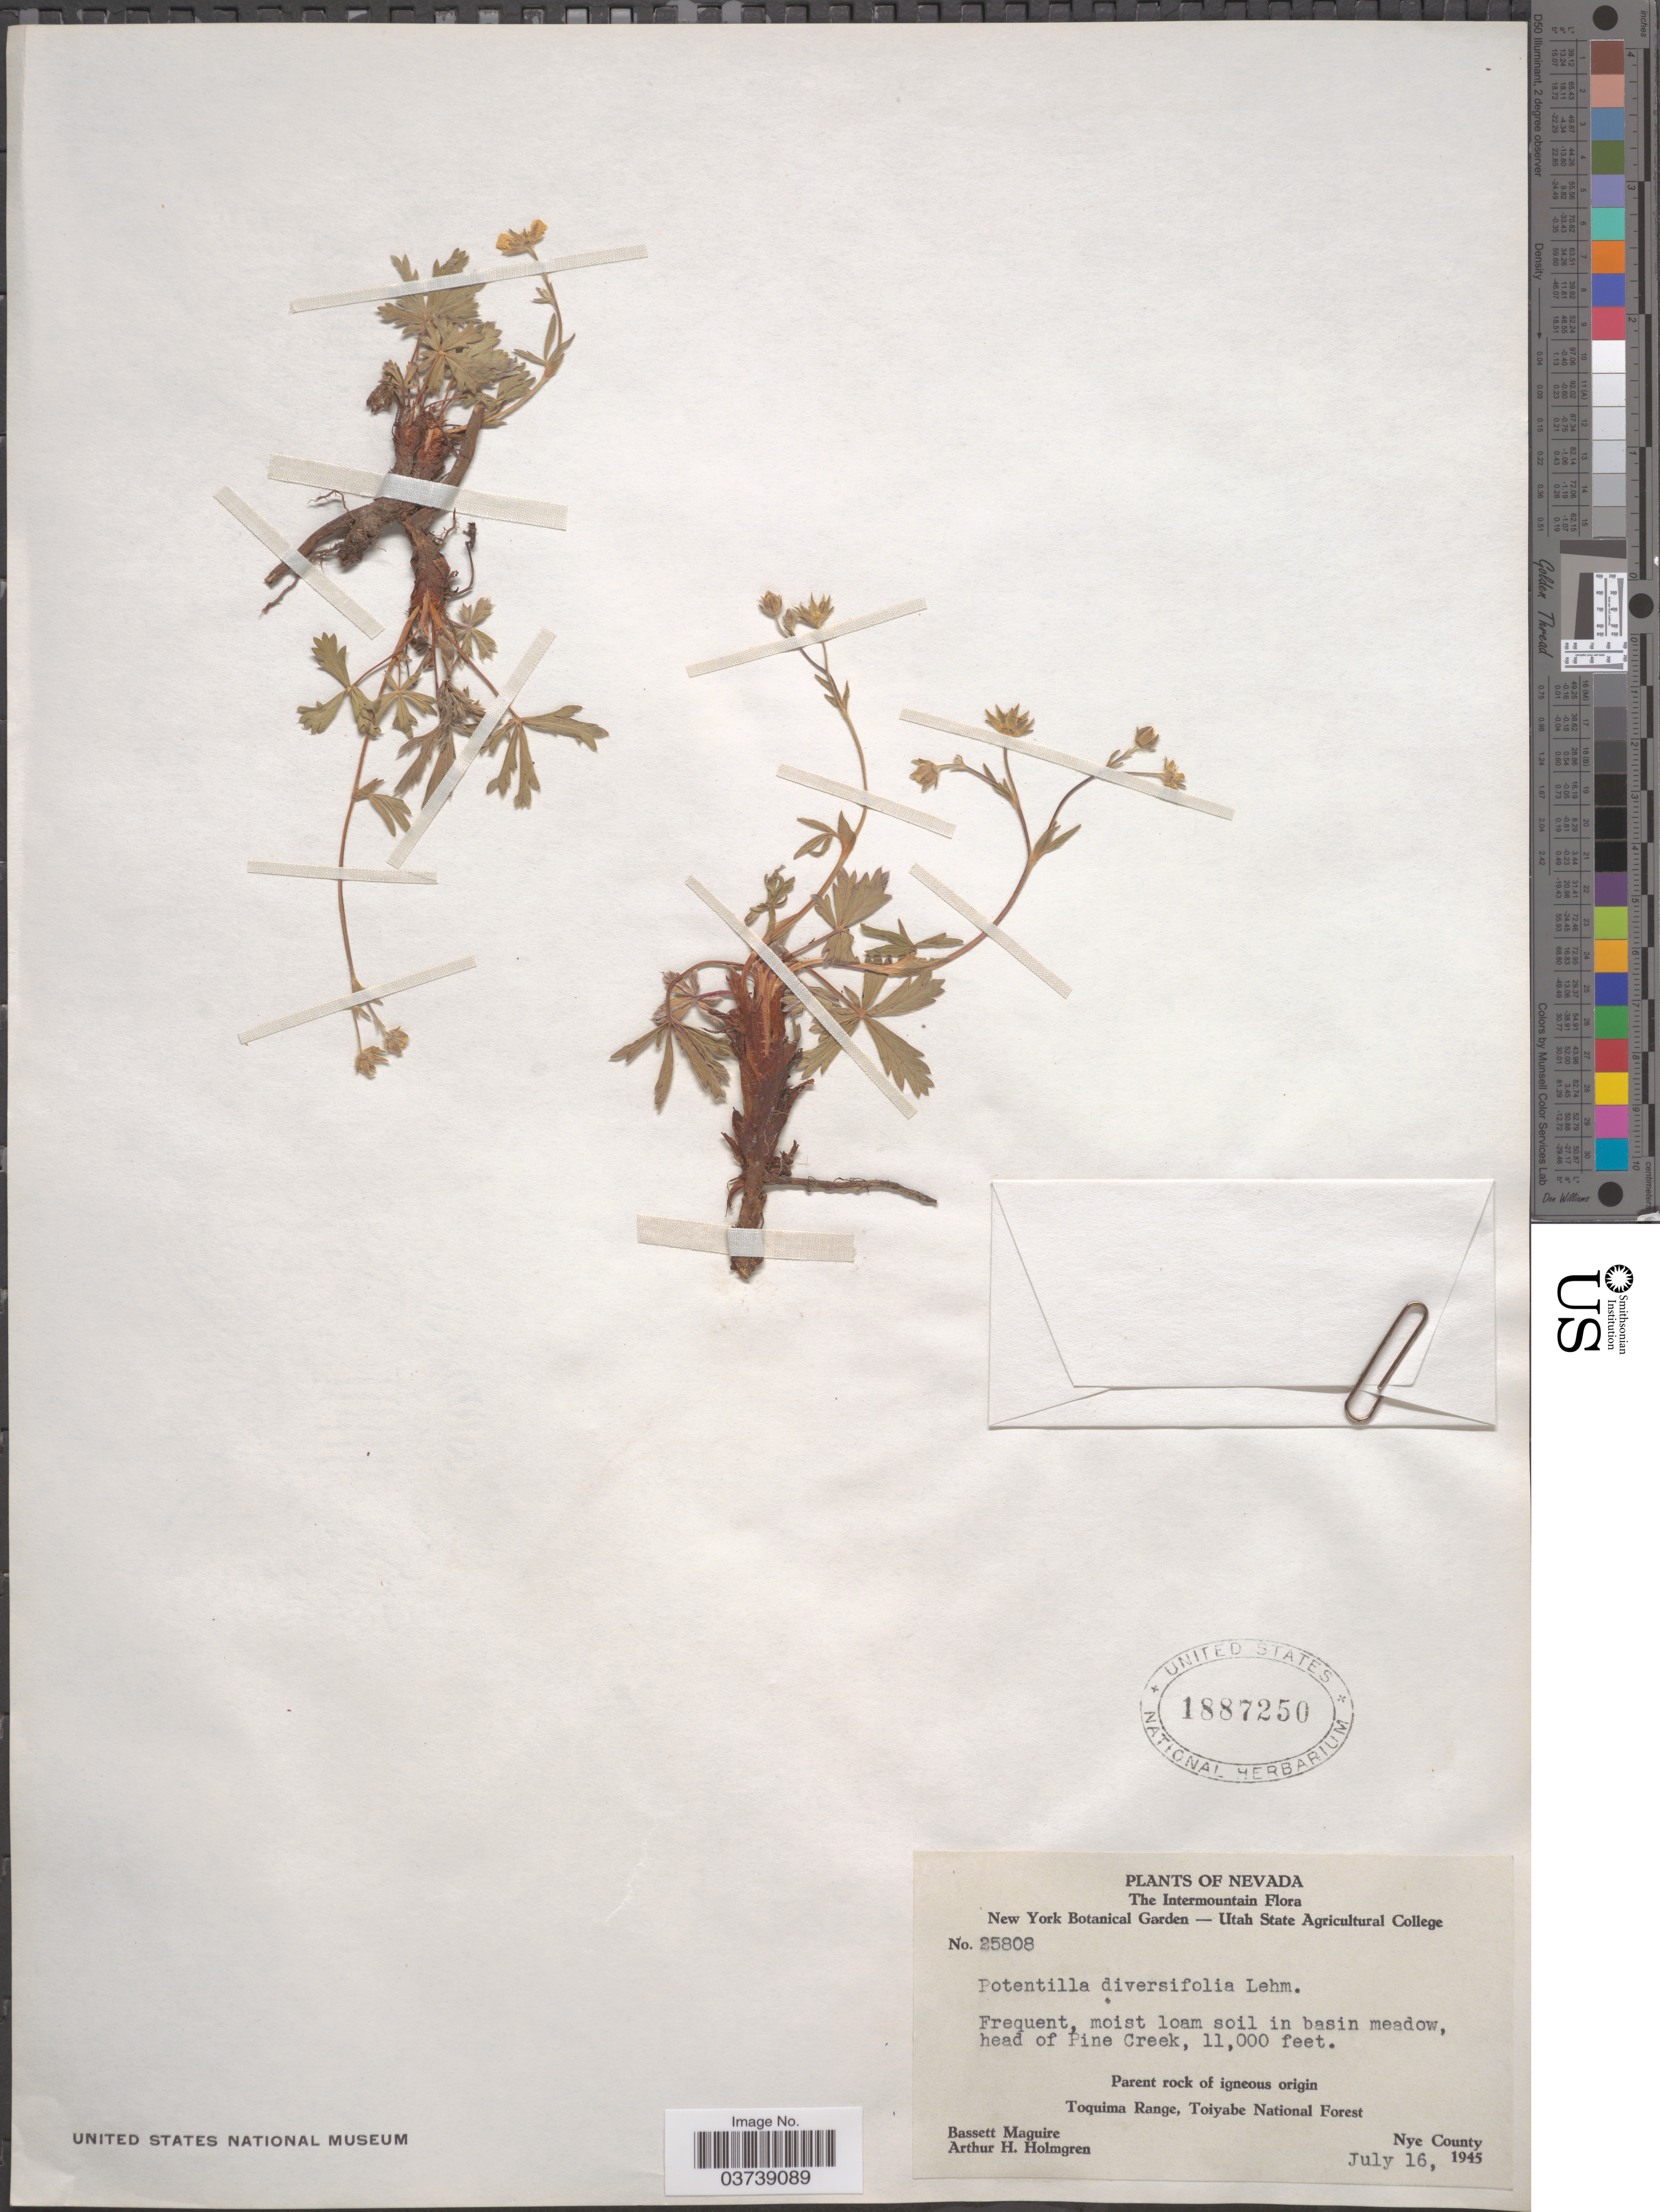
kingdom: Plantae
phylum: Tracheophyta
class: Magnoliopsida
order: Rosales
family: Rosaceae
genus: Potentilla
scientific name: Potentilla diversifolia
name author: Lehm.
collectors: B. Maguire & A. H. Holmgren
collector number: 25808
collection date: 1945-07-16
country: United States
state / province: Nevada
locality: The Intermountain. Head of Pine Creek. Toquima Range, Toiyabe National Forest. Nye County.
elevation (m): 3353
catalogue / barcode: US 1887250